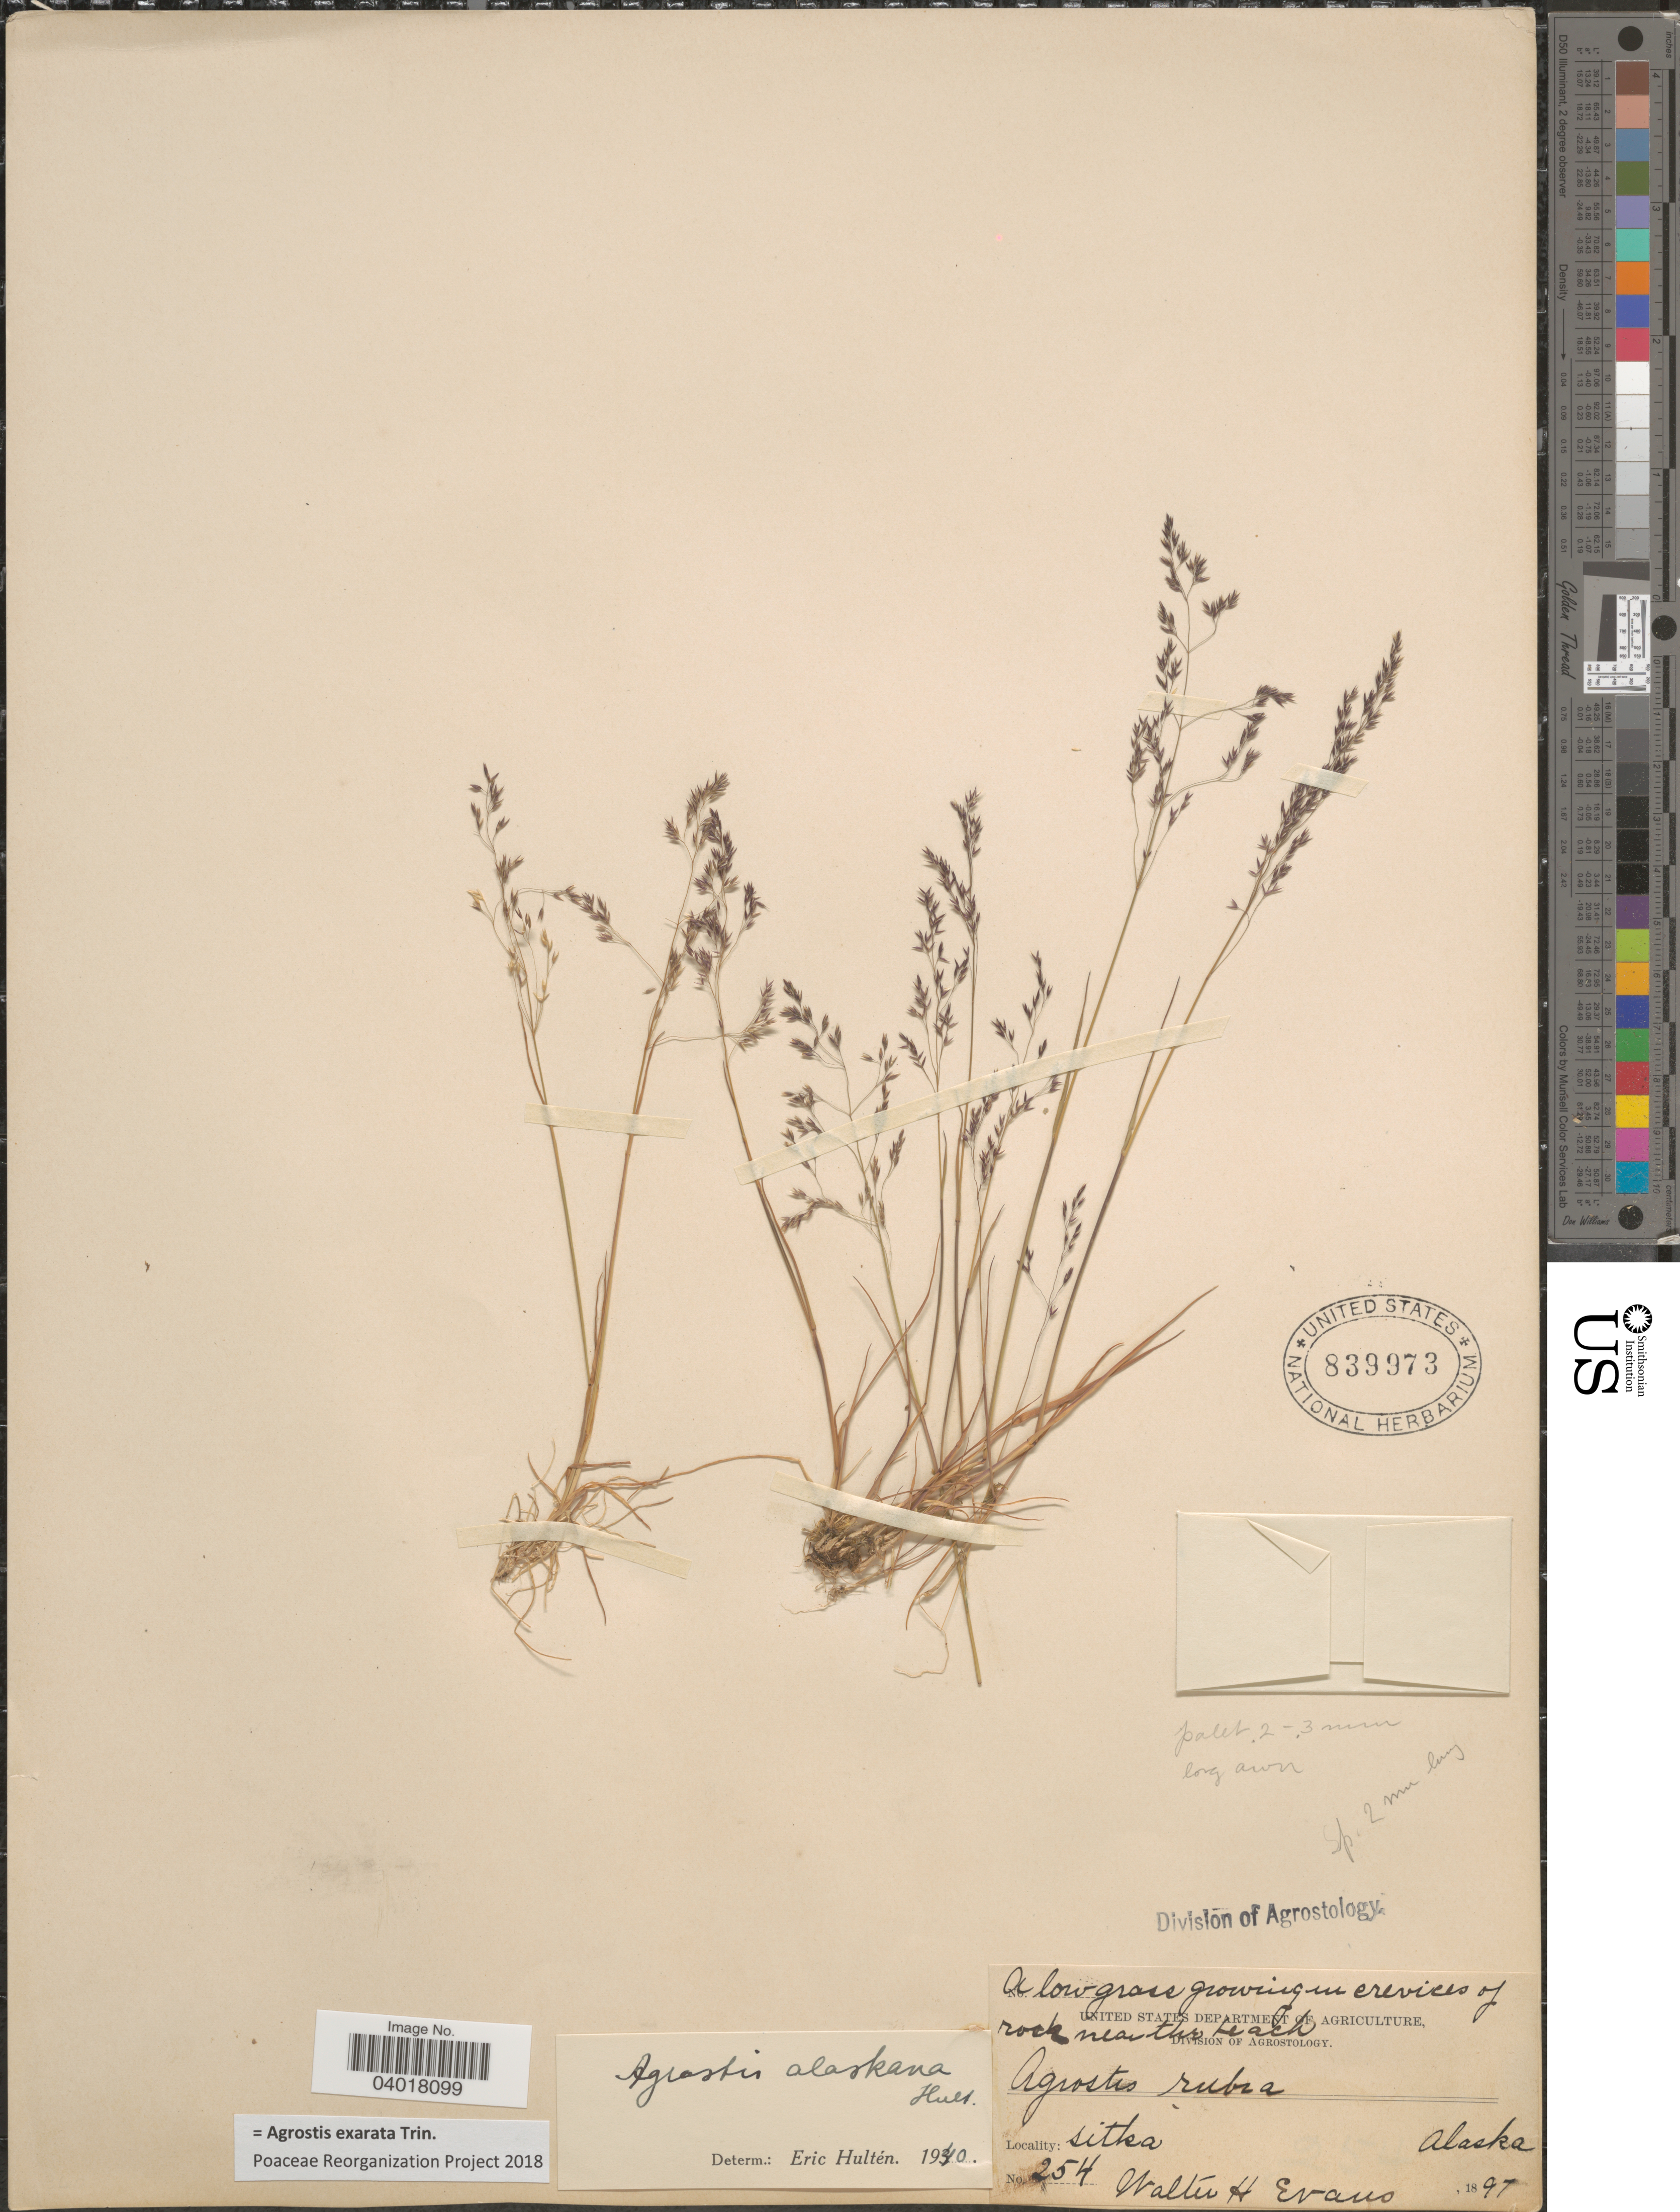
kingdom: Plantae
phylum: Tracheophyta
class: Liliopsida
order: Poales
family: Poaceae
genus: Agrostis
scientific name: Agrostis exarata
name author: Trin.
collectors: W. H. Evans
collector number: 254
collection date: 1897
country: United States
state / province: Alaska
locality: Sitka.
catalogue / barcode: US 839973